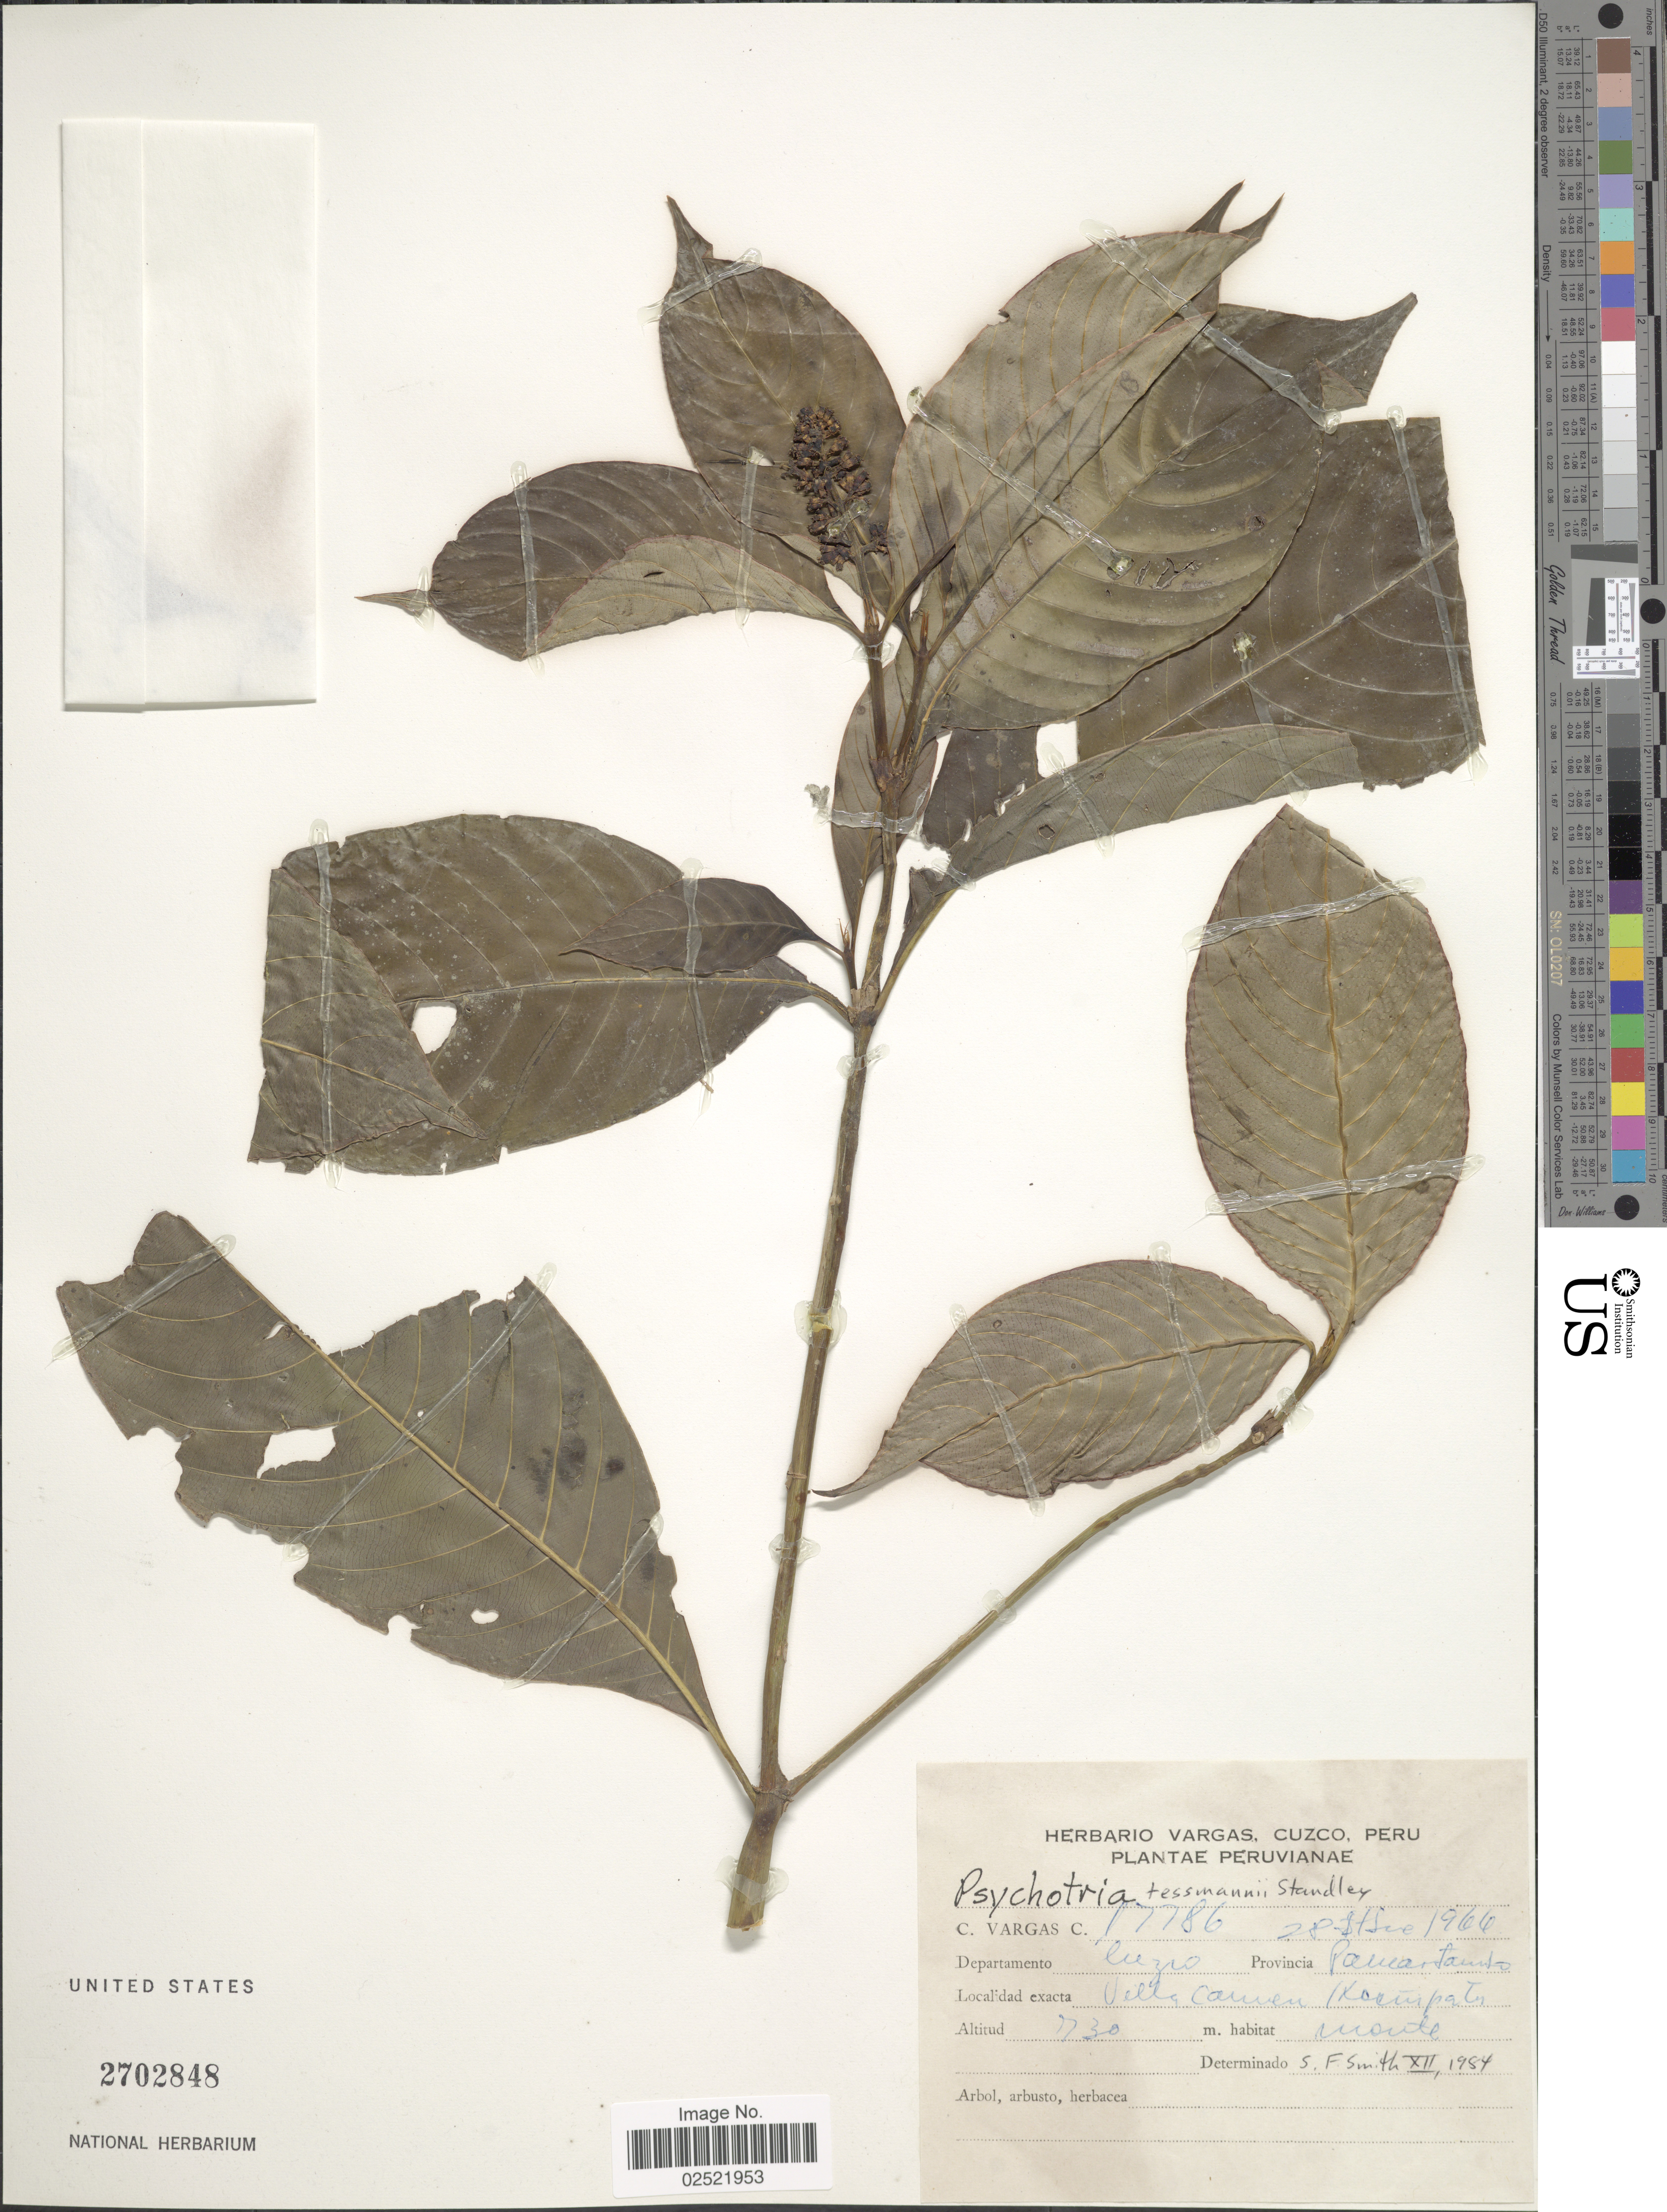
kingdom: Plantae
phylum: Tracheophyta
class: Magnoliopsida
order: Gentianales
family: Rubiaceae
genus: Psychotria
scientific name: Psychotria tessmannii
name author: Standl.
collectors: C. Vargas Calderón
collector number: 17786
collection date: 1966-09-28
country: Peru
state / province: Cusco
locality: Provincia Paucartambo, Villa Carmen Kosnipata.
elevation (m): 730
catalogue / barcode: US 2702848